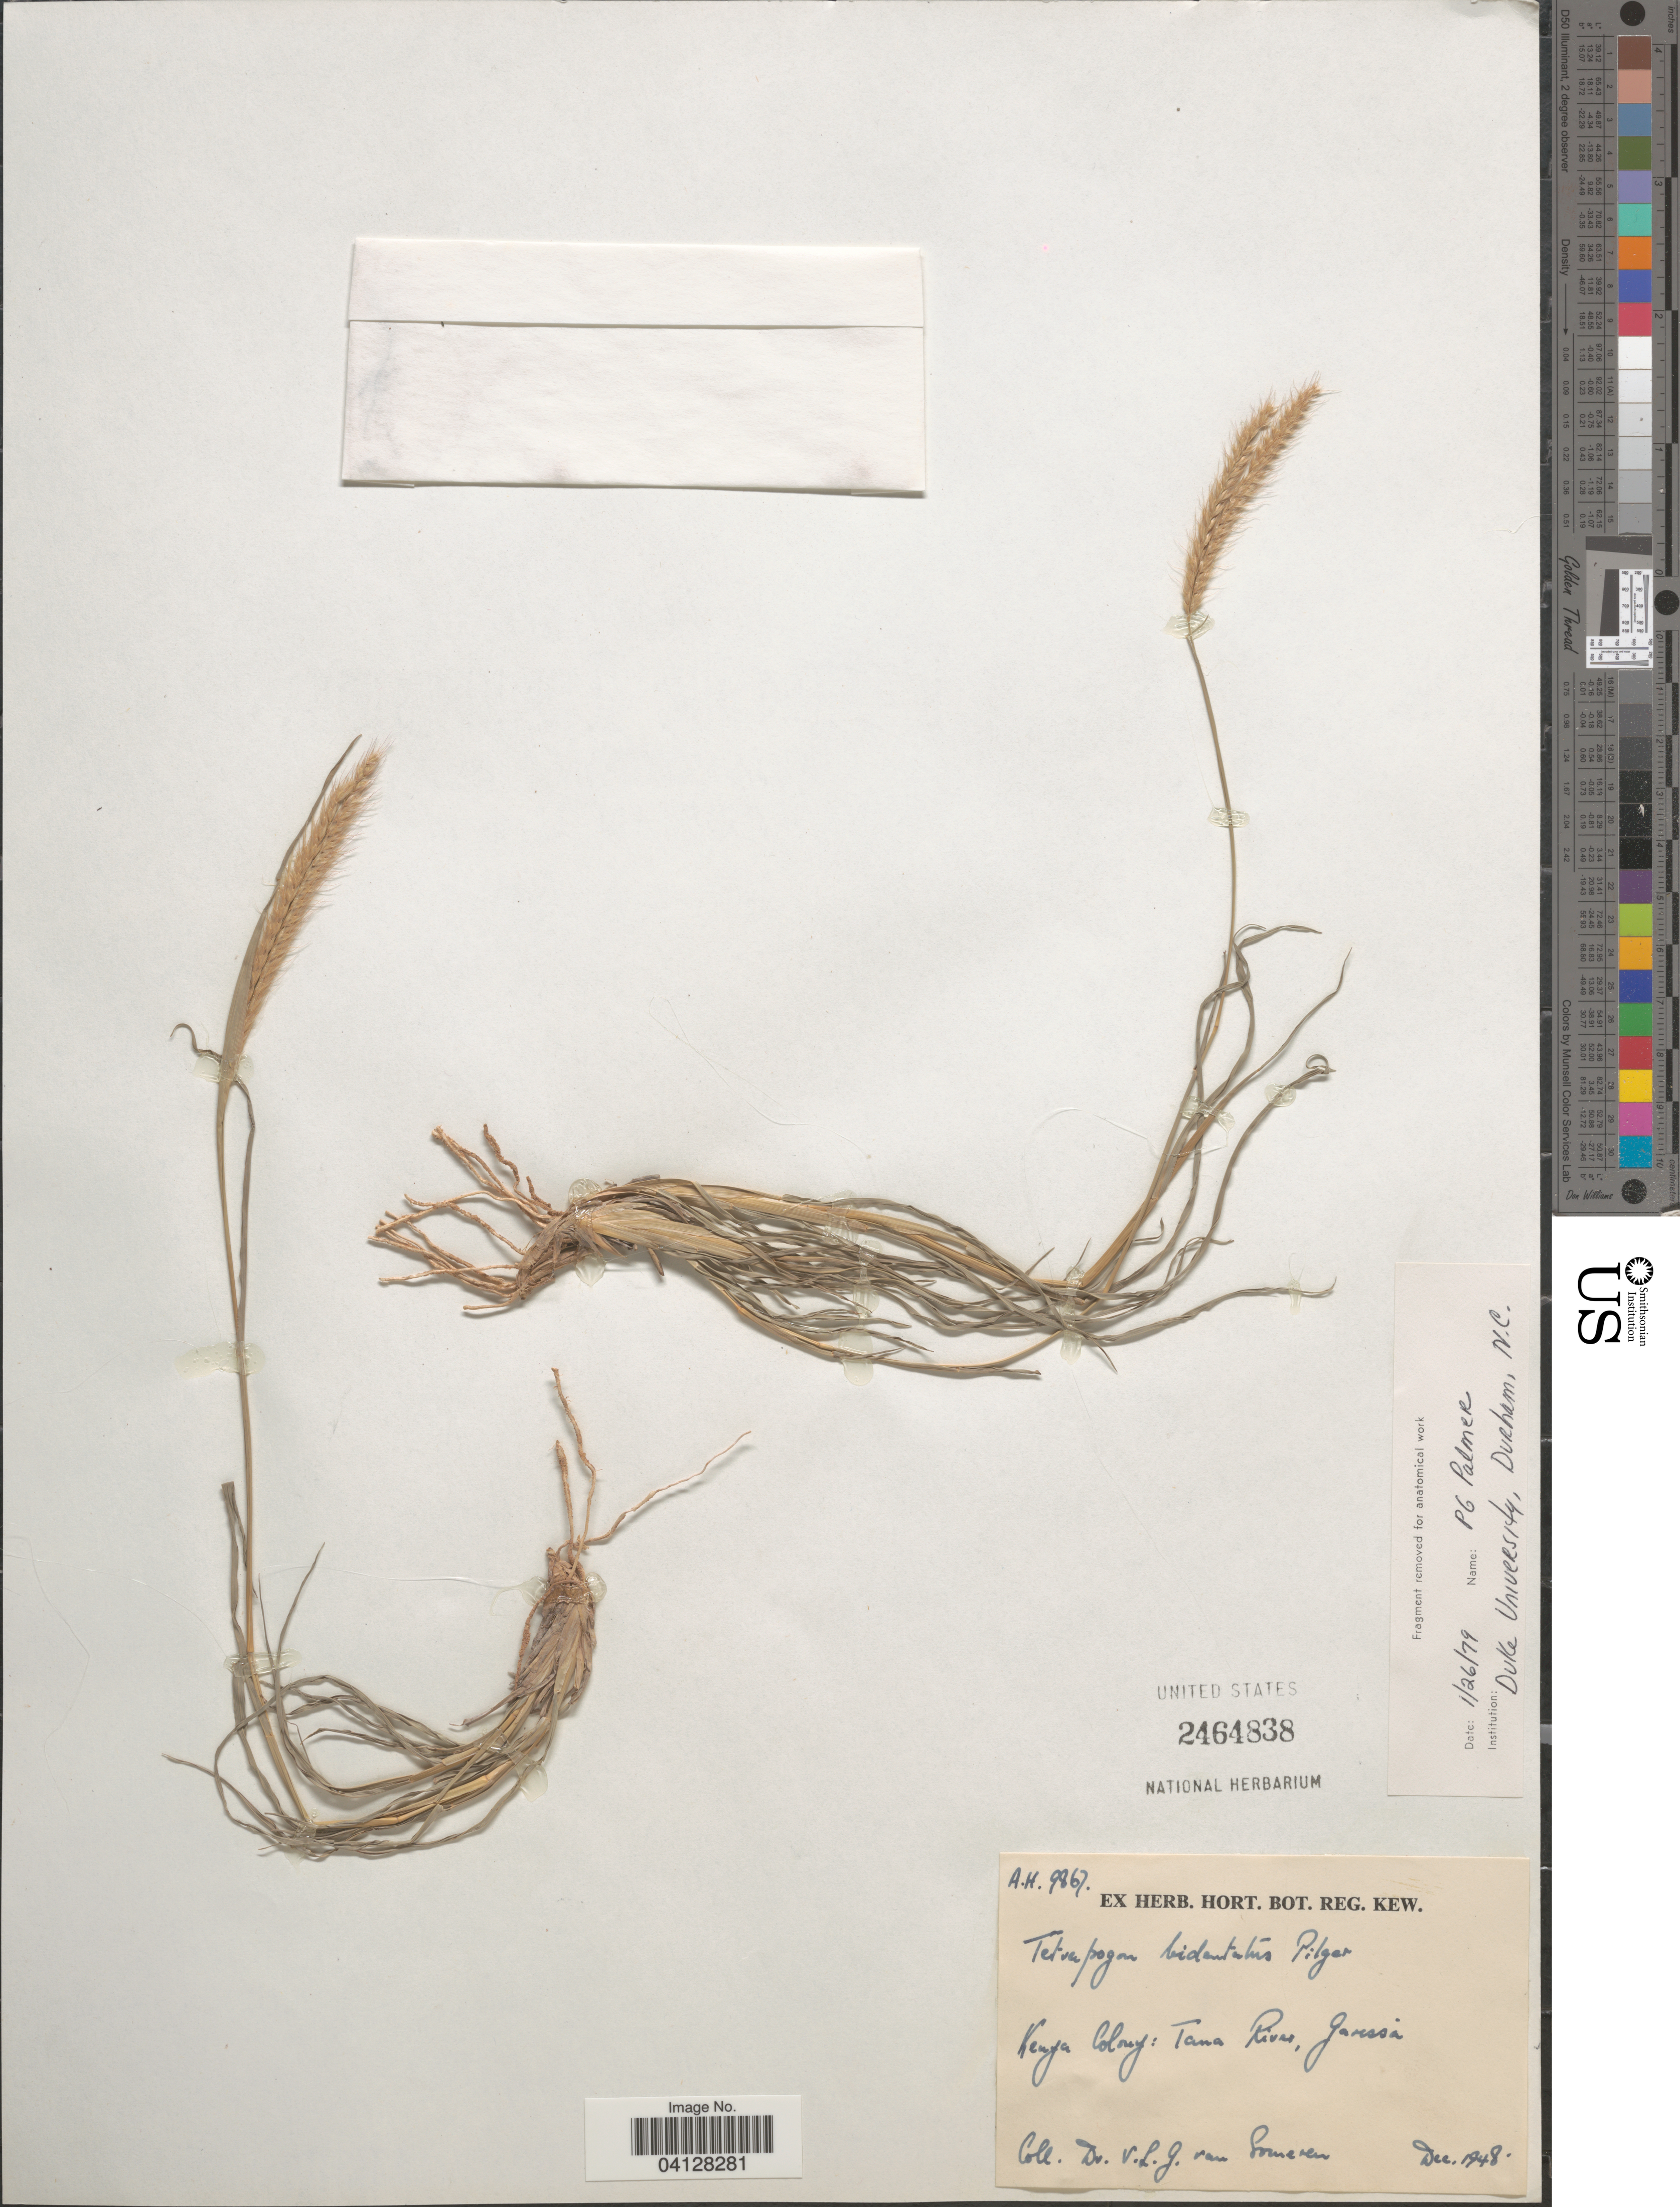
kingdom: Plantae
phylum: Tracheophyta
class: Liliopsida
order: Poales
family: Poaceae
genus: Tetrapogon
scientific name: Tetrapogon bidentatus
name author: Pilg.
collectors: V. Someren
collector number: AH9867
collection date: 1948-12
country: Kenya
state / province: Tana River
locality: Kenya Colony: Garissa.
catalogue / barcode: US 2464838